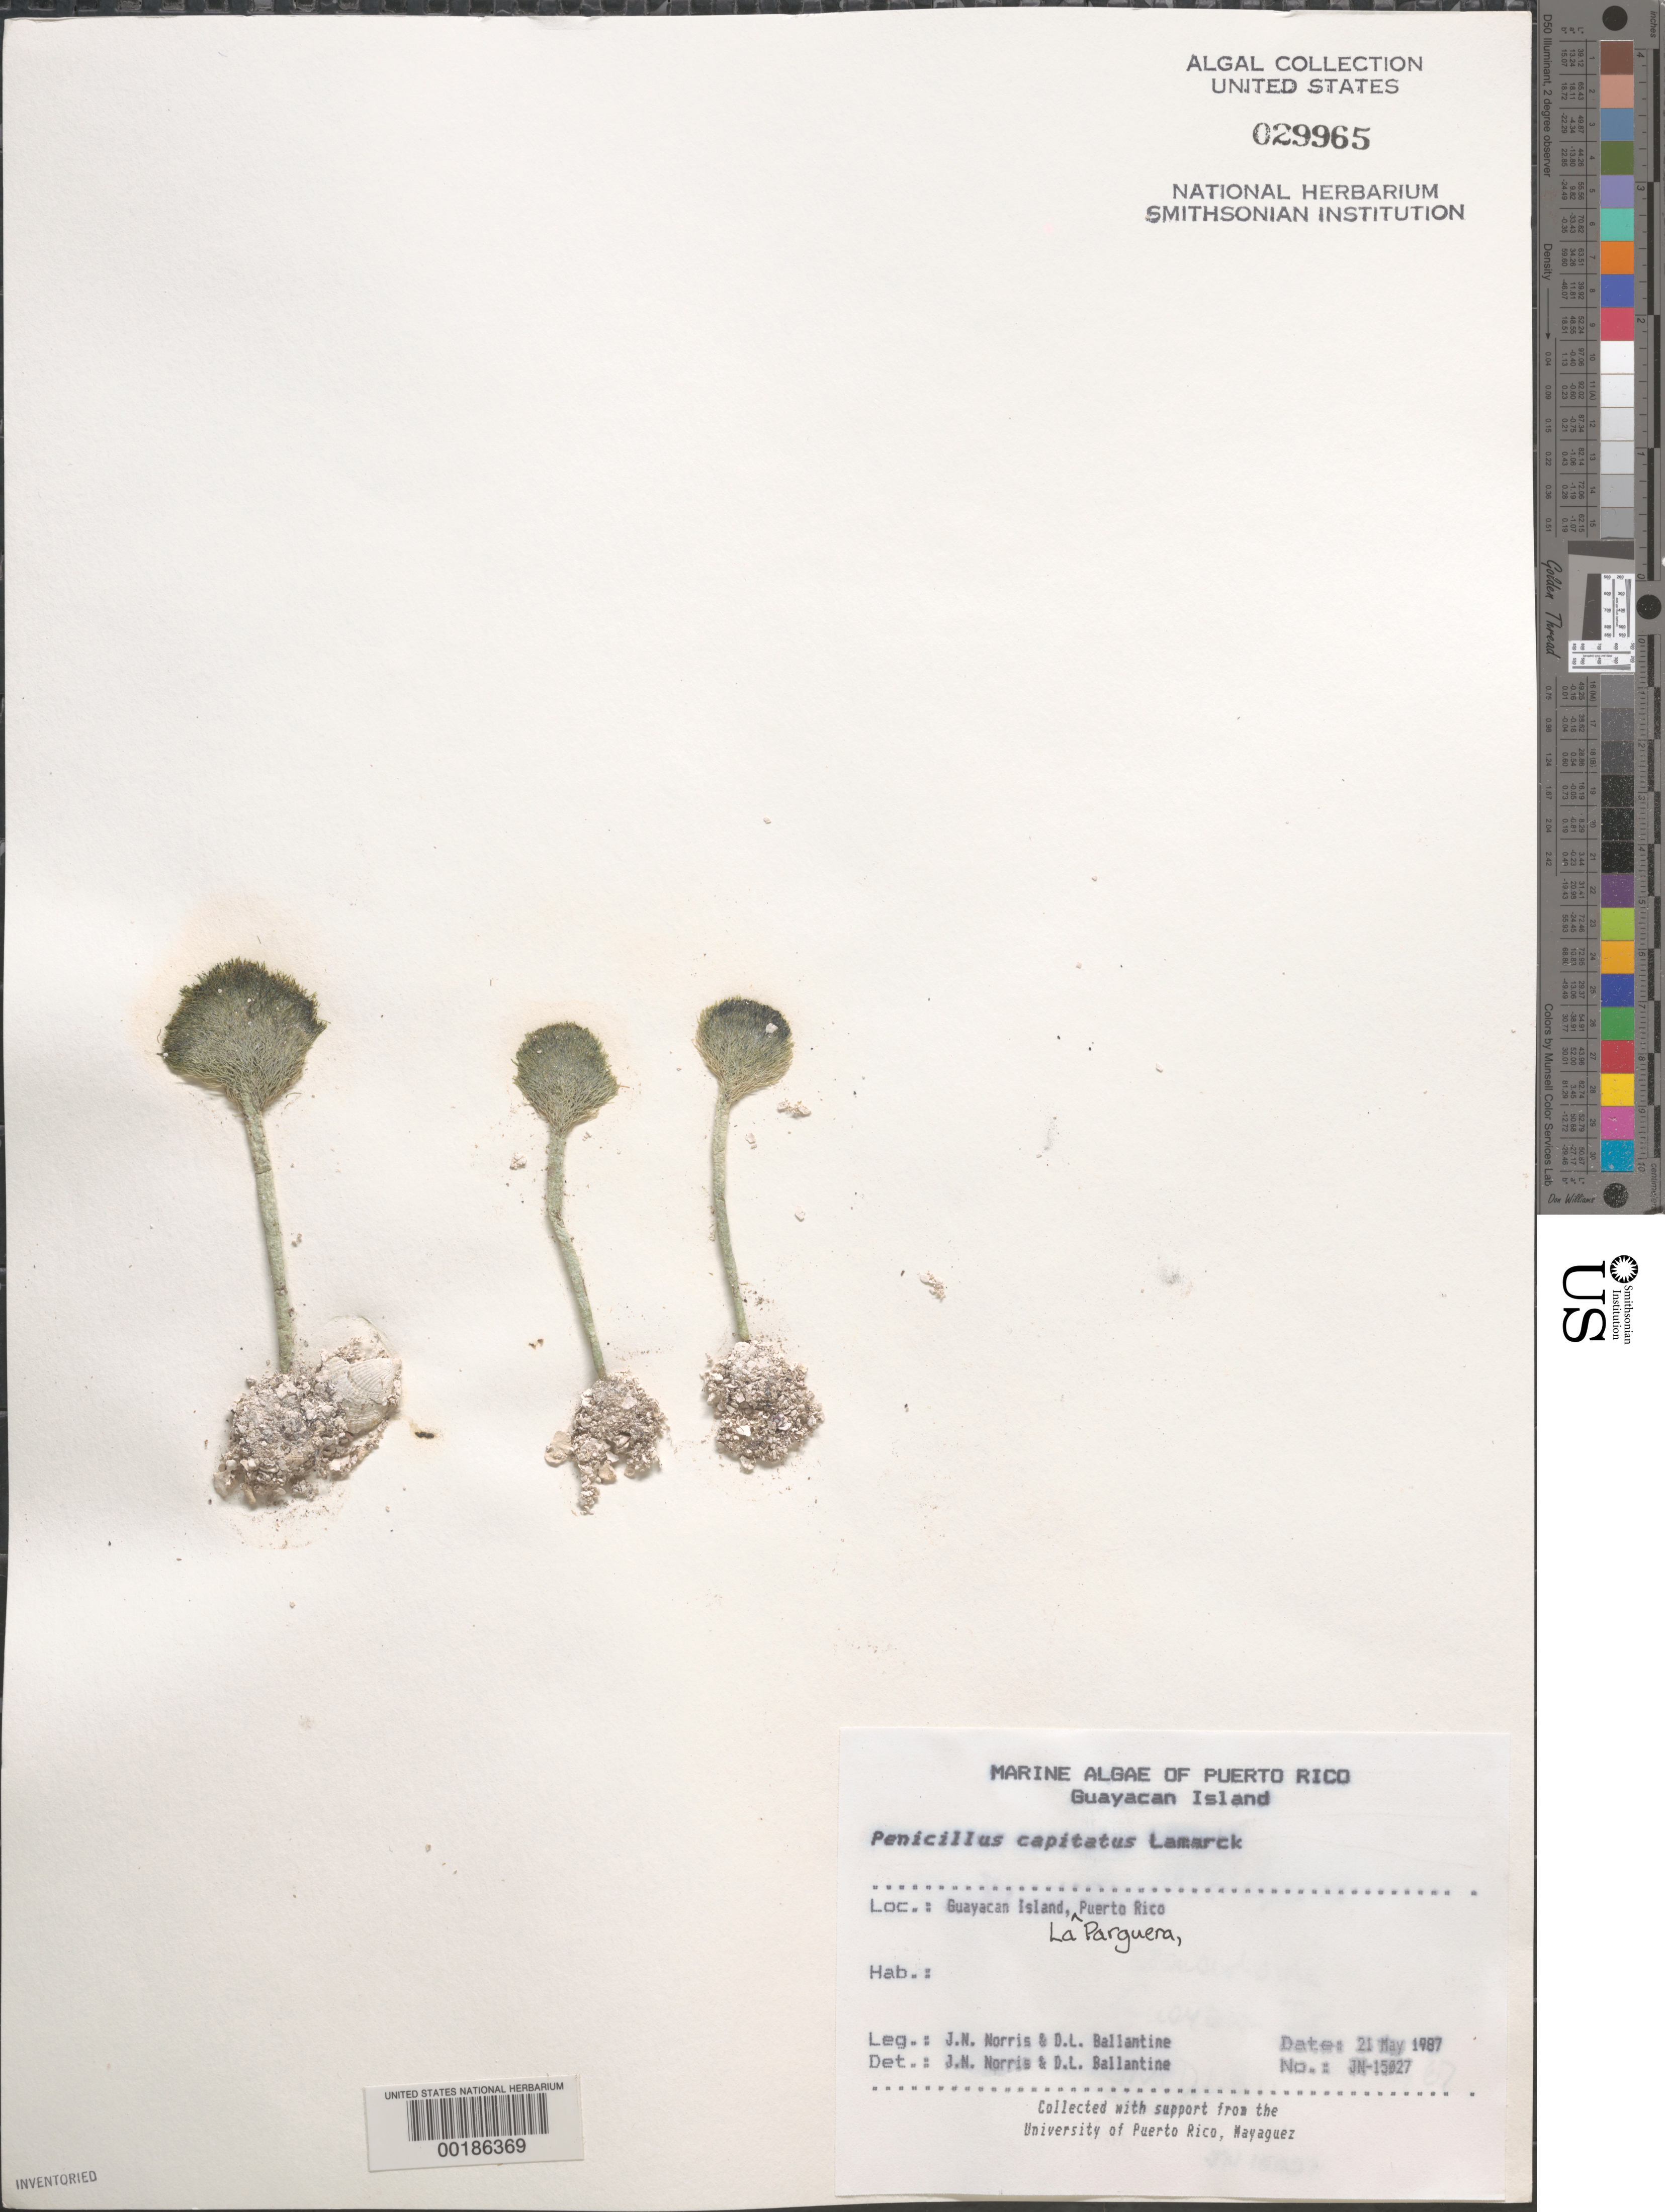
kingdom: Plantae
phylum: Chlorophyta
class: Ulvophyceae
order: Bryopsidales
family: Udoteaceae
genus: Penicillus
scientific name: Penicillus capitatus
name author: Lam.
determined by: Norris, J. N.; Ballantine, D. L.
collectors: J. N. Norris & D.L. Ballantine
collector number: JN-15027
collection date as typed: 21 May 1987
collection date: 1987-05-21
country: Puerto Rico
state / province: Lajas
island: Guayacan Island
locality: La Parguera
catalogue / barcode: US 29965